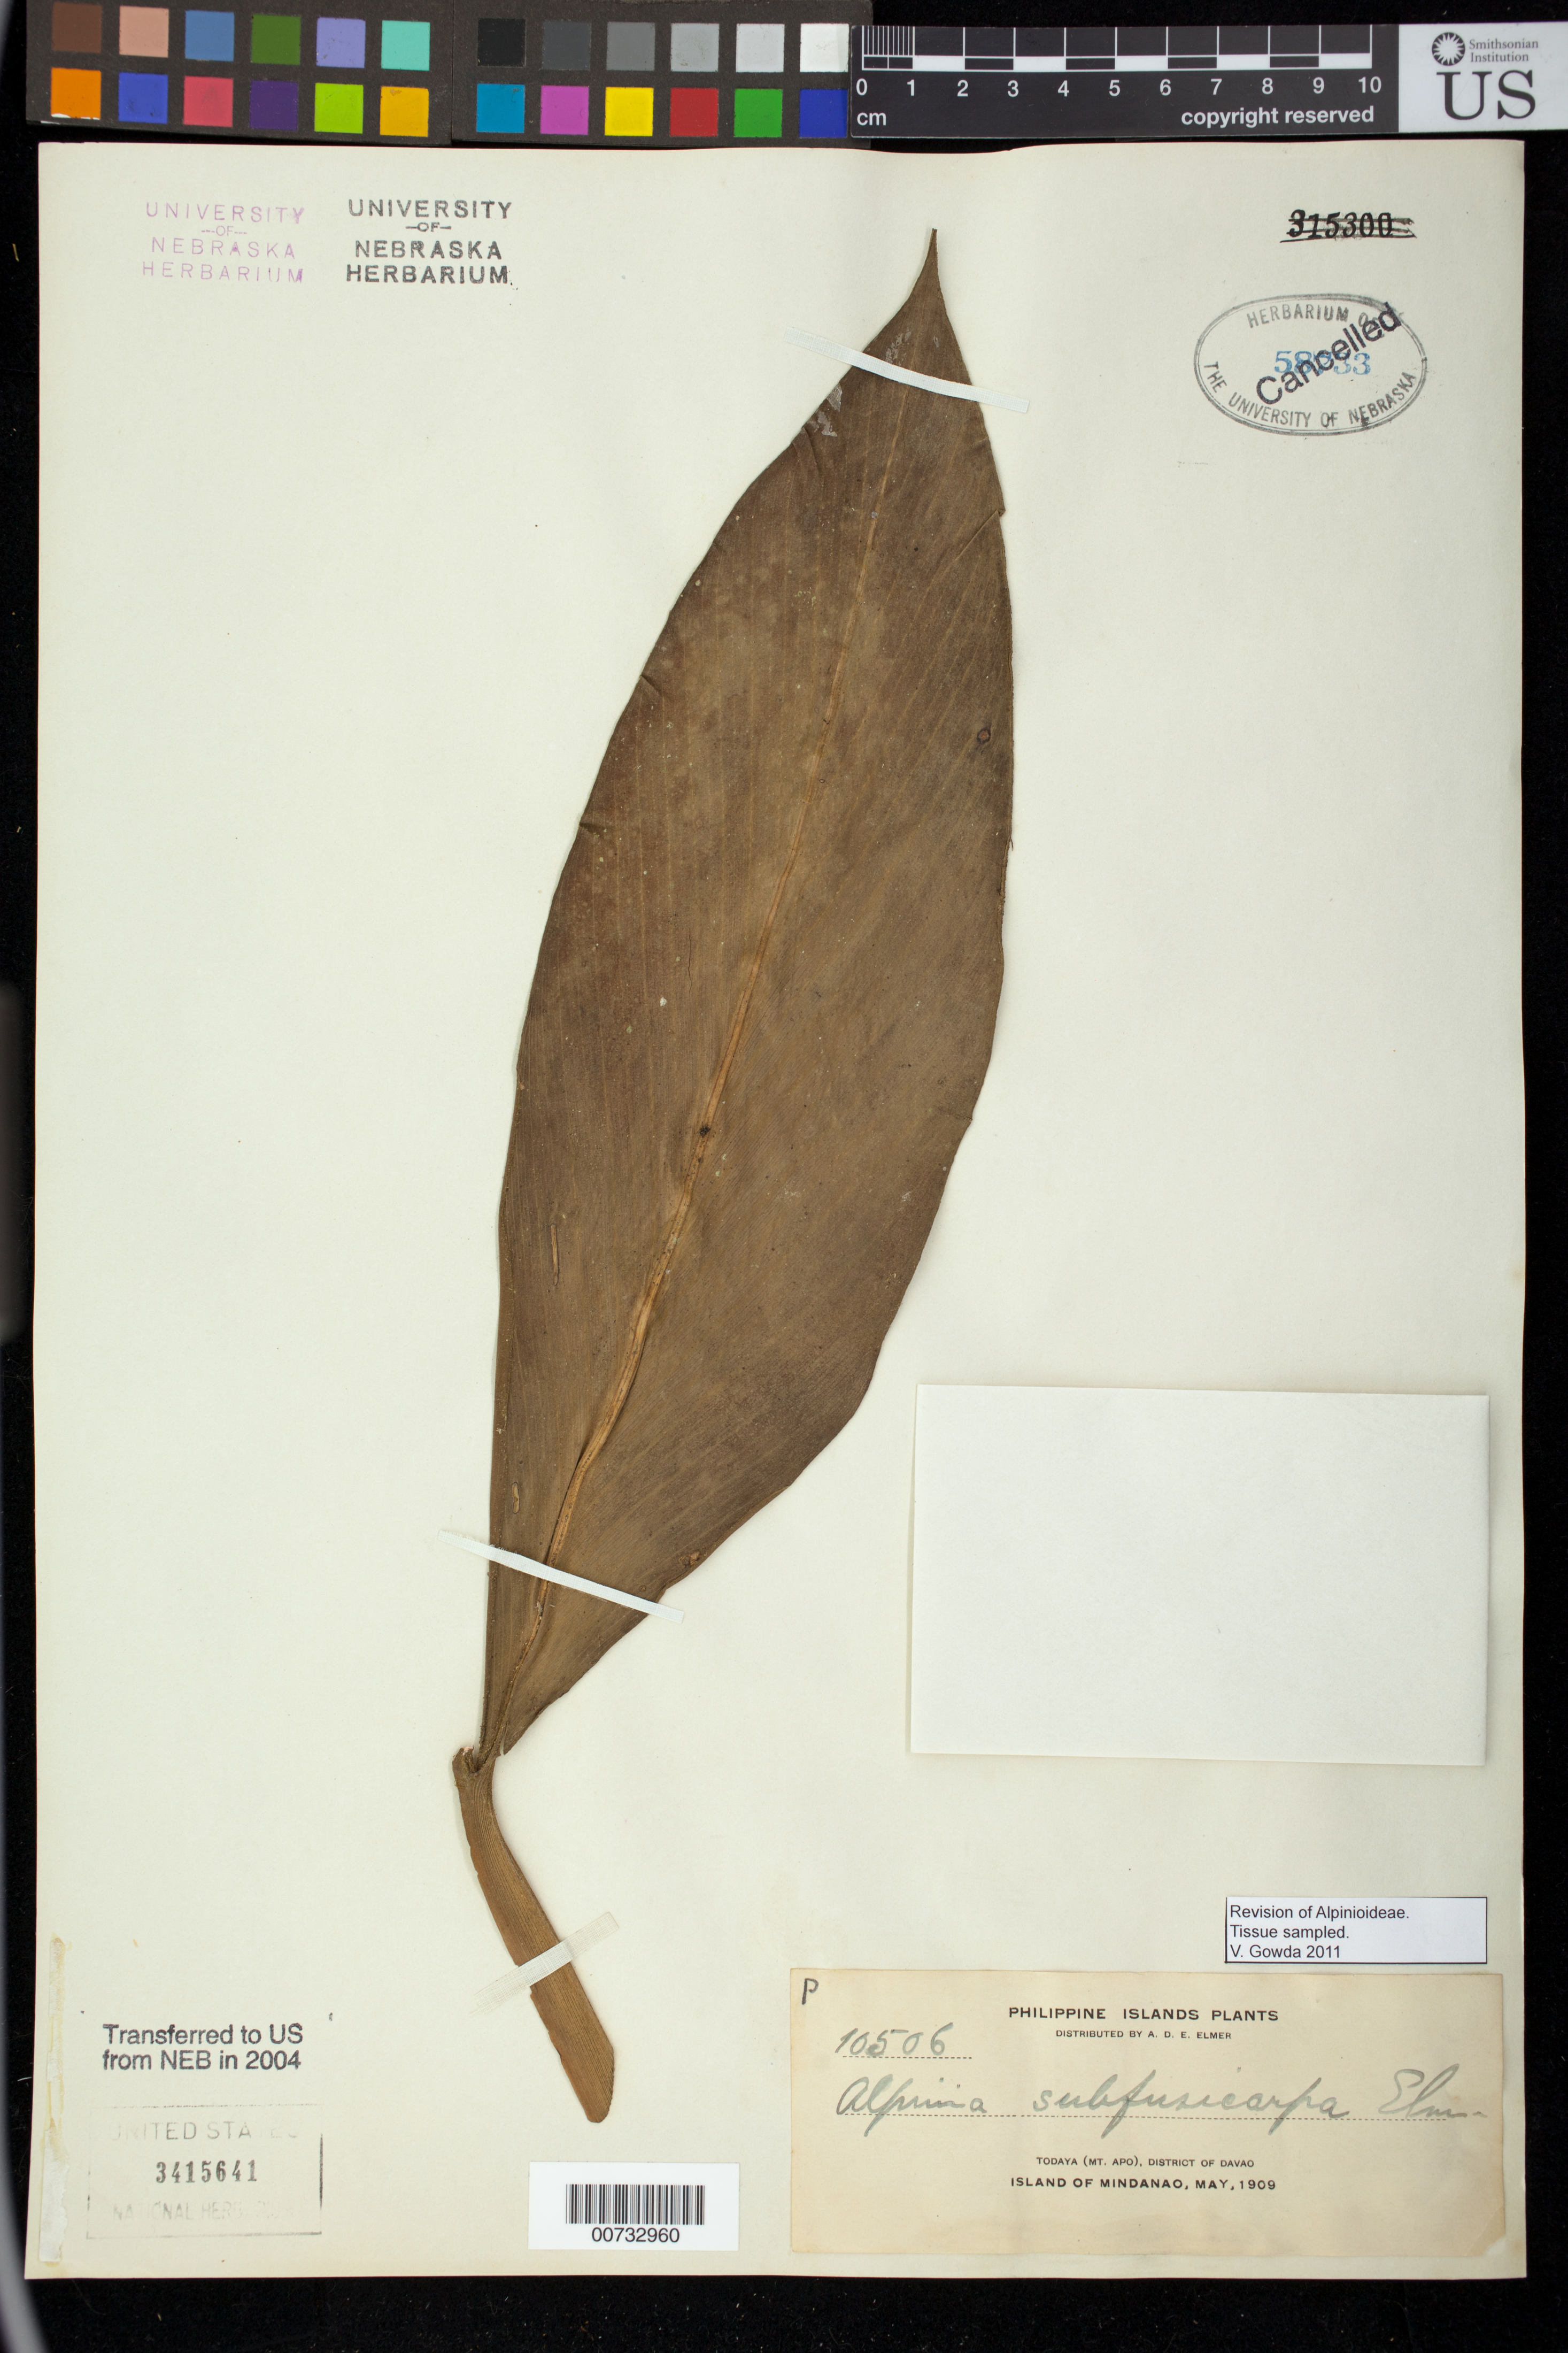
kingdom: Plantae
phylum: Tracheophyta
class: Liliopsida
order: Zingiberales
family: Zingiberaceae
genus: Alpinia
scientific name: Alpinia subfusicarpa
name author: Elmer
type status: Type Collection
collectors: A. D. E. Elmer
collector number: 10506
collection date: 1909-05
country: Philippines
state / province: Davao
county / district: Davao del Sur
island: Mindanao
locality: Todaya (Mt Apo).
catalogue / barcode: US 3415641